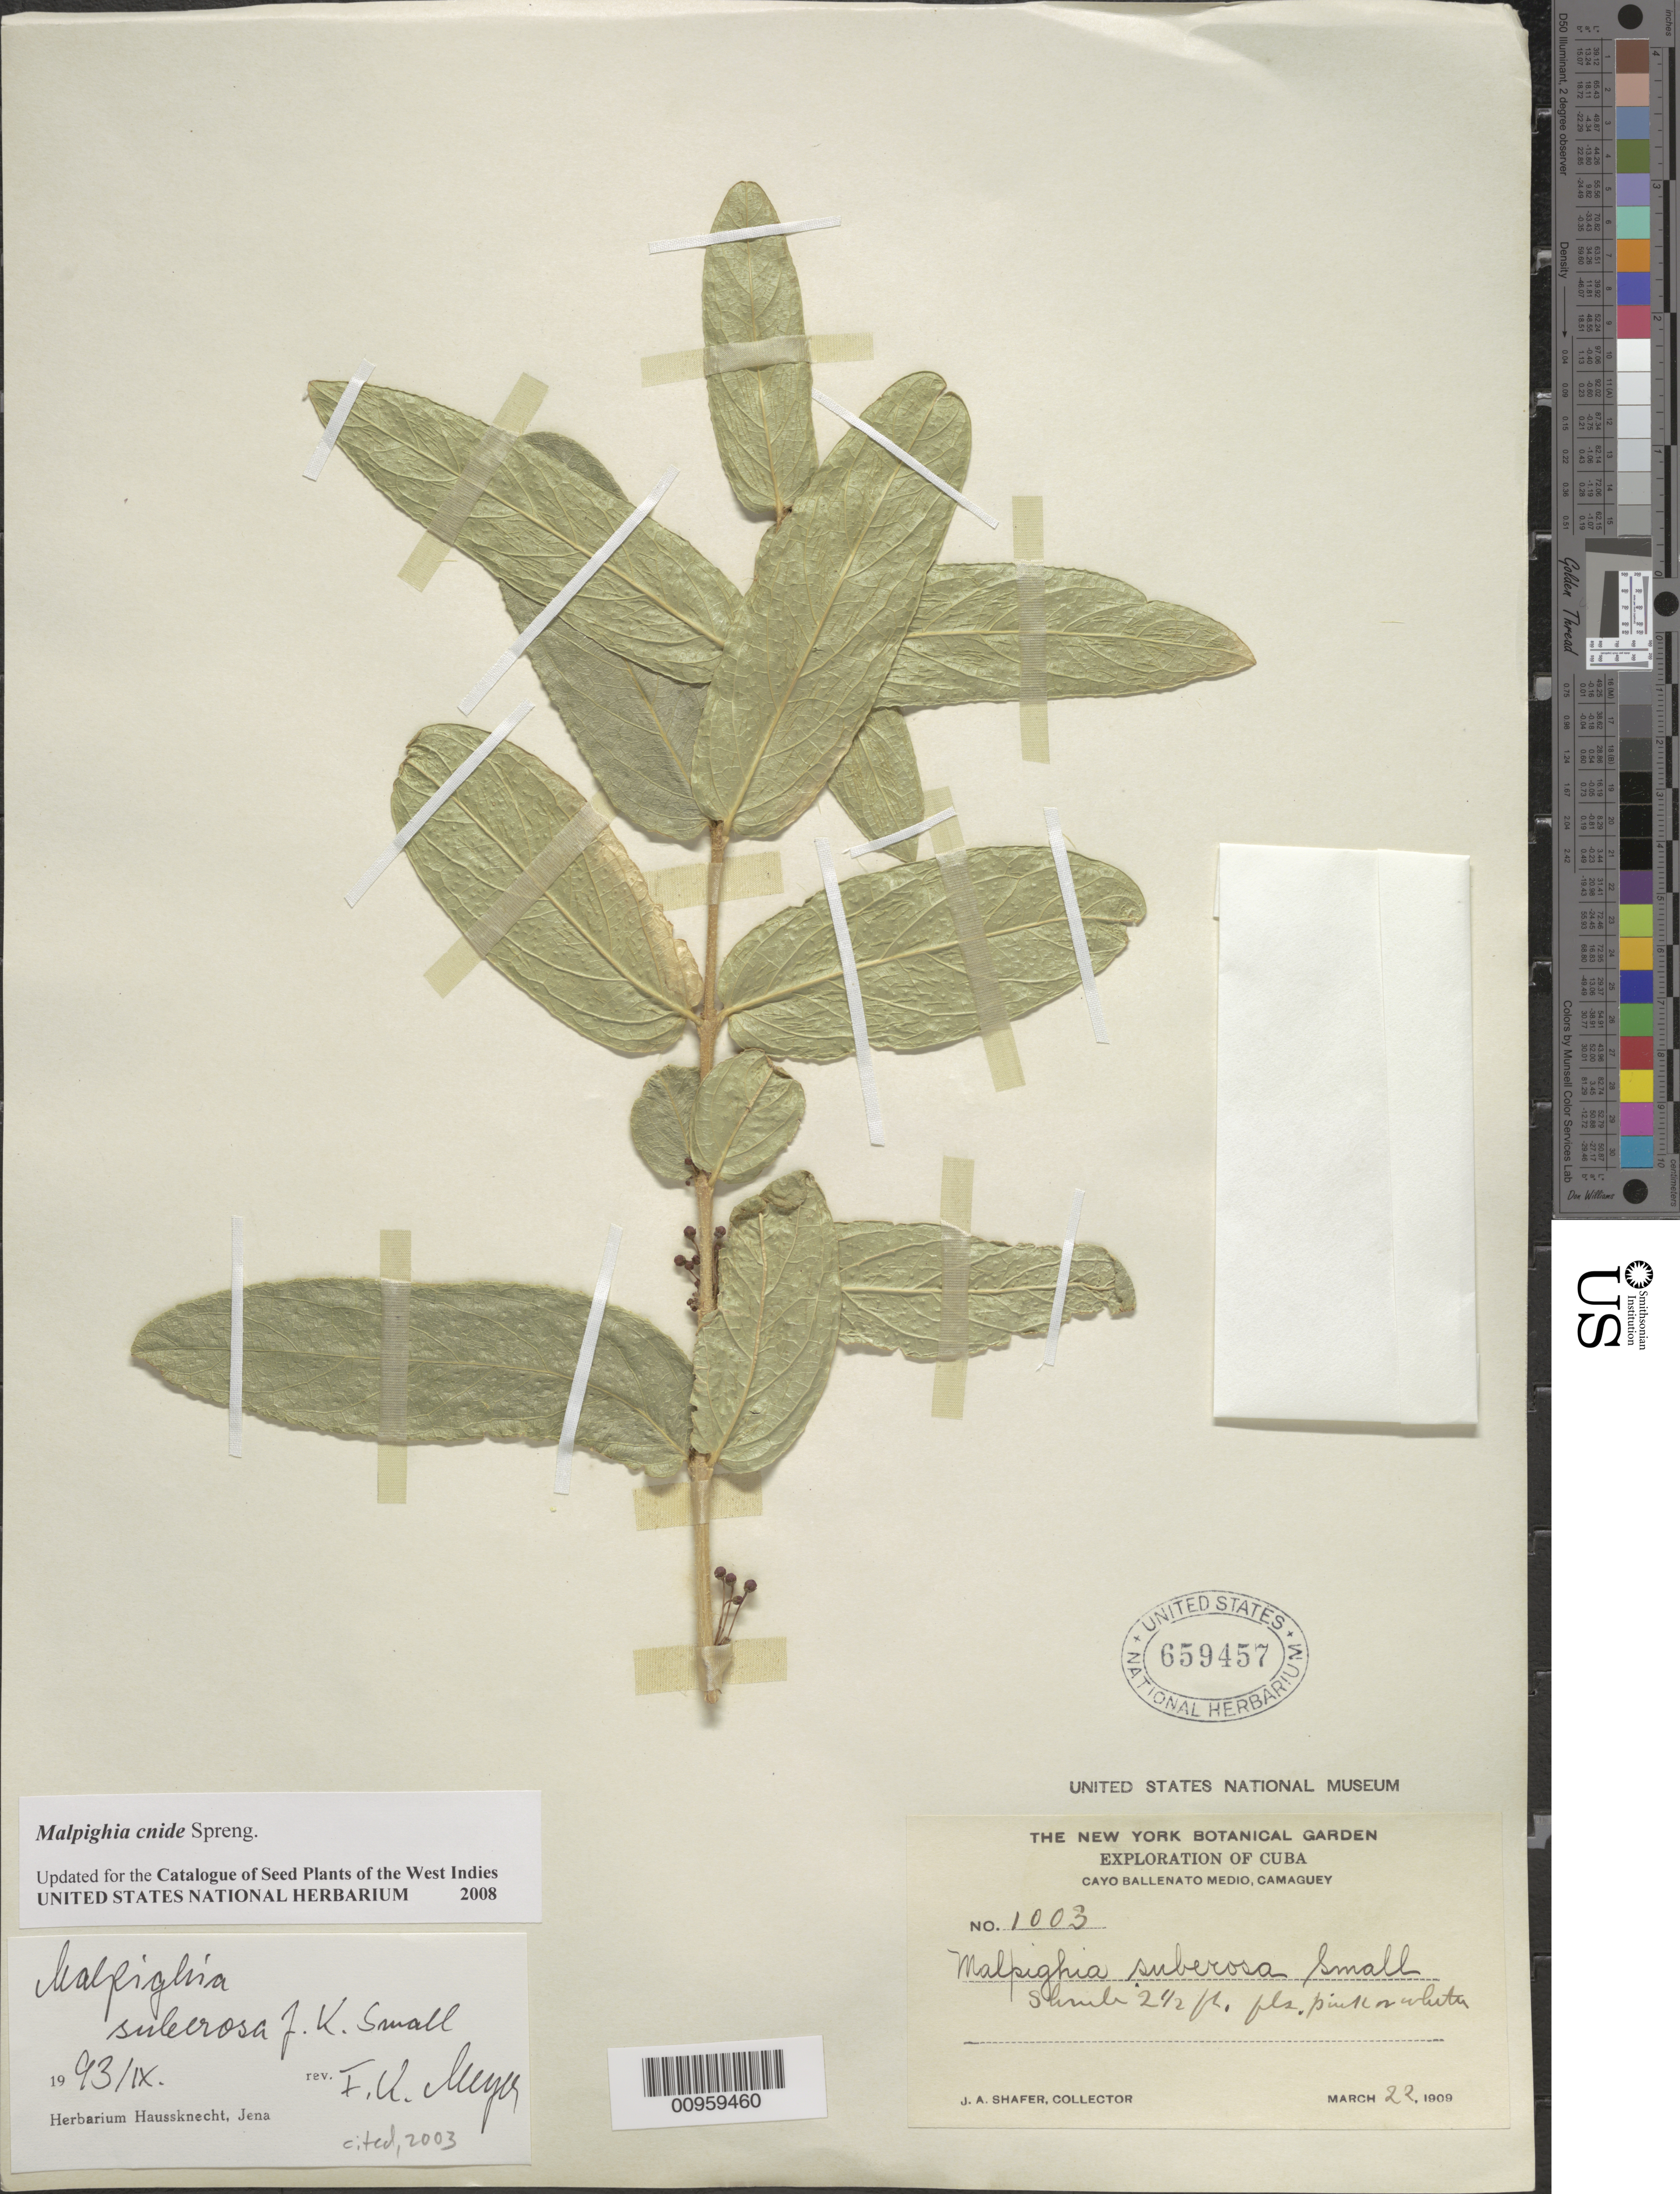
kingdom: Plantae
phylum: Tracheophyta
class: Magnoliopsida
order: Malpighiales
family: Malpighiaceae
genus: Malpighia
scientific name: Malpighia cnide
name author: Spreng.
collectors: J. A. Shafer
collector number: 1003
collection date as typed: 22 Mar 1909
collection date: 1909-03-22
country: Cuba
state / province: Camagüey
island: Cuba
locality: Cayo Ballenato Medio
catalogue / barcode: US 659457